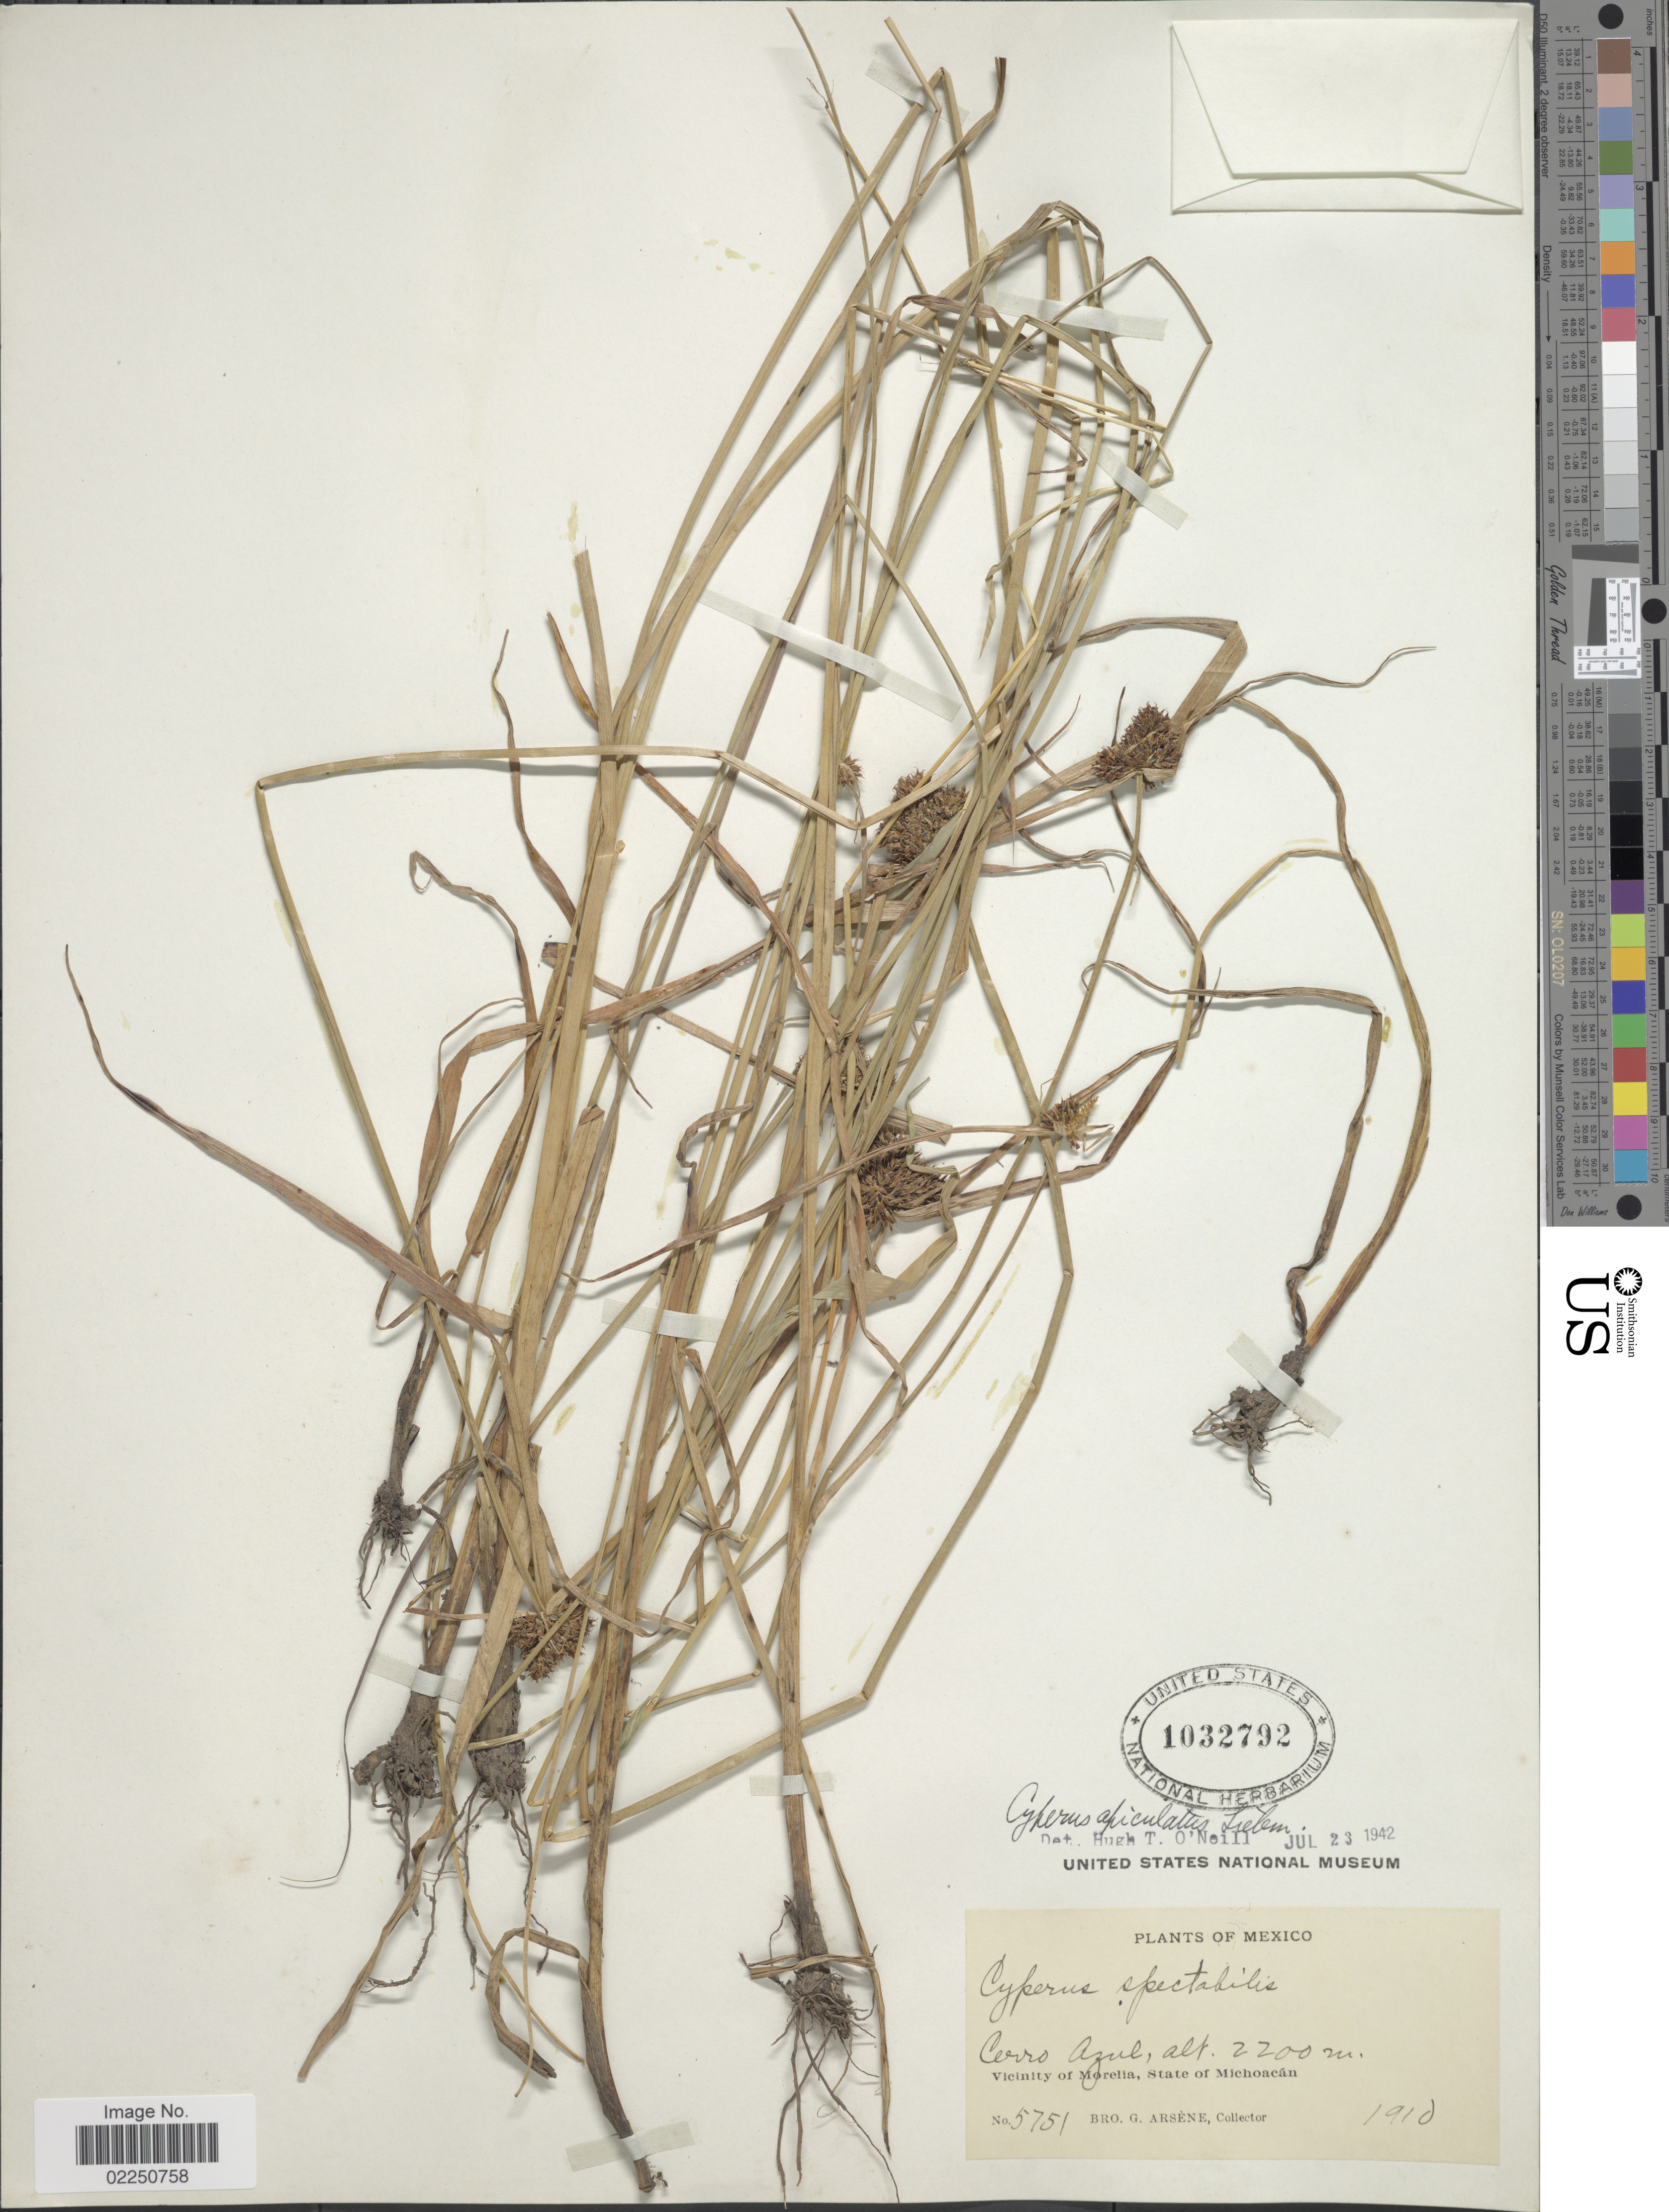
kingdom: Plantae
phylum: Tracheophyta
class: Liliopsida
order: Poales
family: Cyperaceae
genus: Cyperus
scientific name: Cyperus apiculatus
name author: Liebm.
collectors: Bro. G. Arsène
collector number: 5751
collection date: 1910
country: Mexico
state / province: Michoacán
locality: Cerro Azul. Vicinity of Morelia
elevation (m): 2200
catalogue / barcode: US 1032792